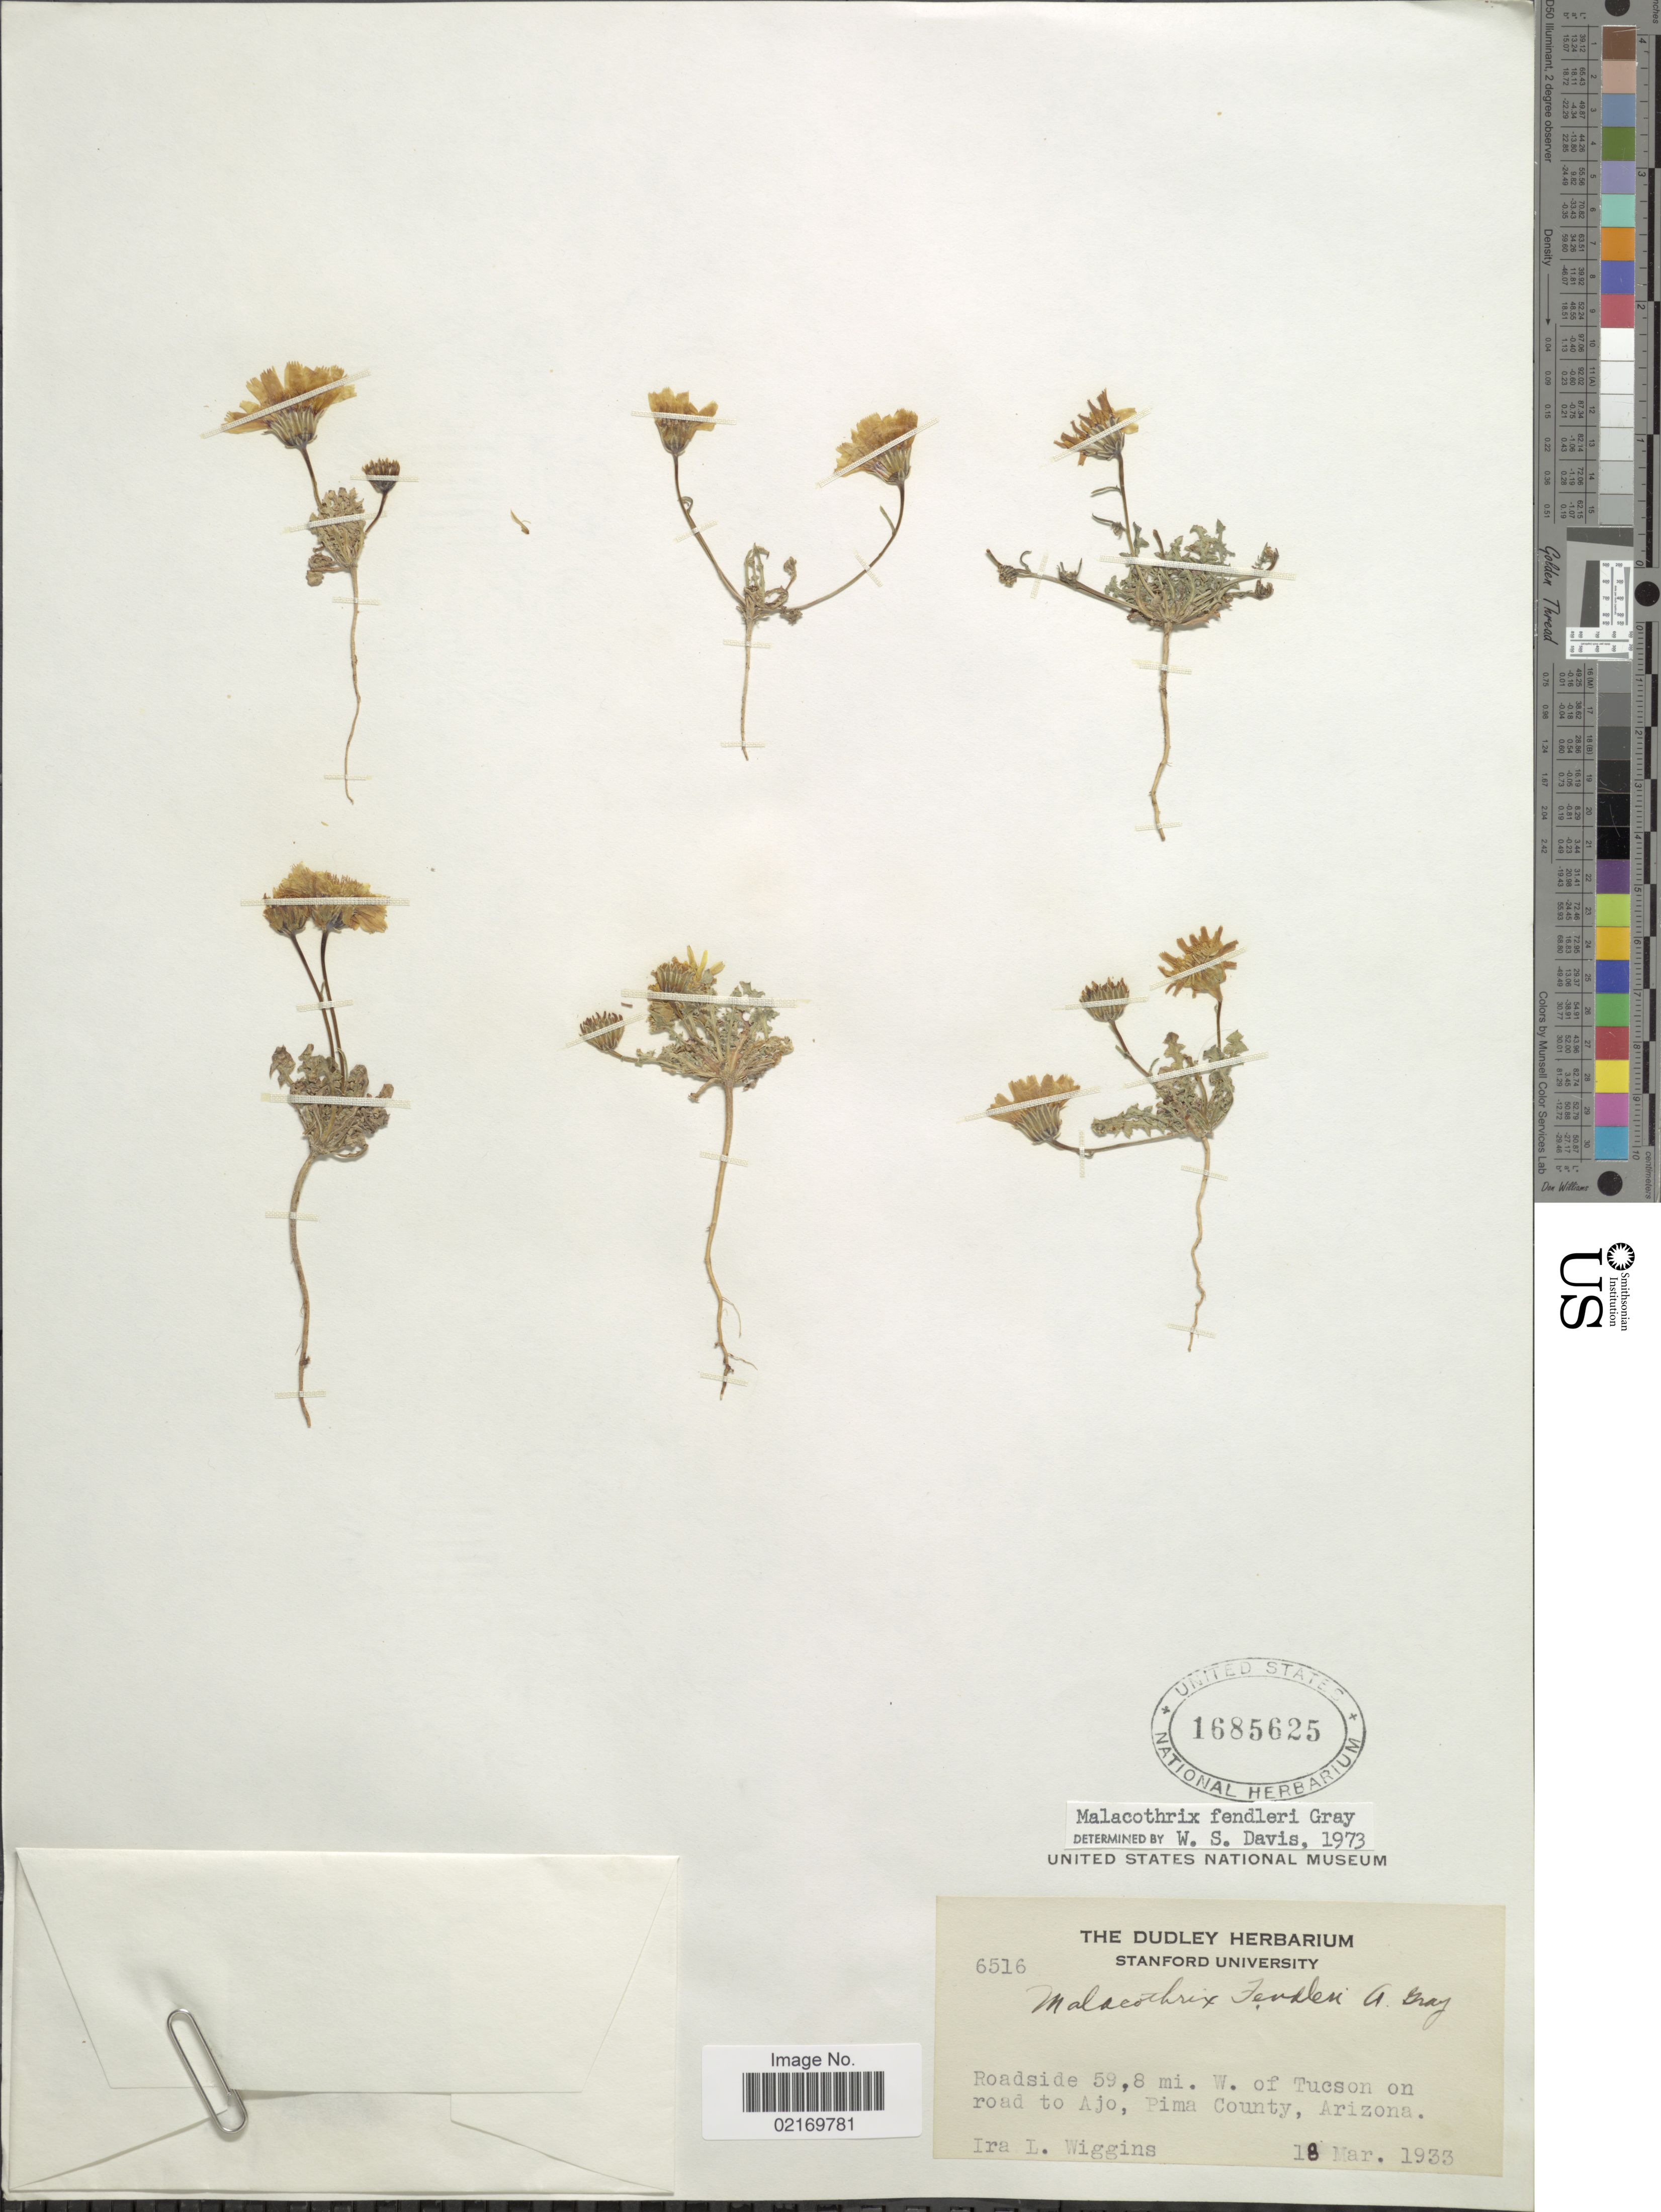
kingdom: Plantae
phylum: Tracheophyta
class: Magnoliopsida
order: Asterales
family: Asteraceae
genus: Malacothrix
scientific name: Malacothrix fendleri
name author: A. Gray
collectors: I. L. Wiggins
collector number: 6516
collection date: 1933-03-18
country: United States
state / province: Arizona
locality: Roadside 59.8 mi. W. of Tucson on road to Ajo, Pima County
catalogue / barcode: US 1685625